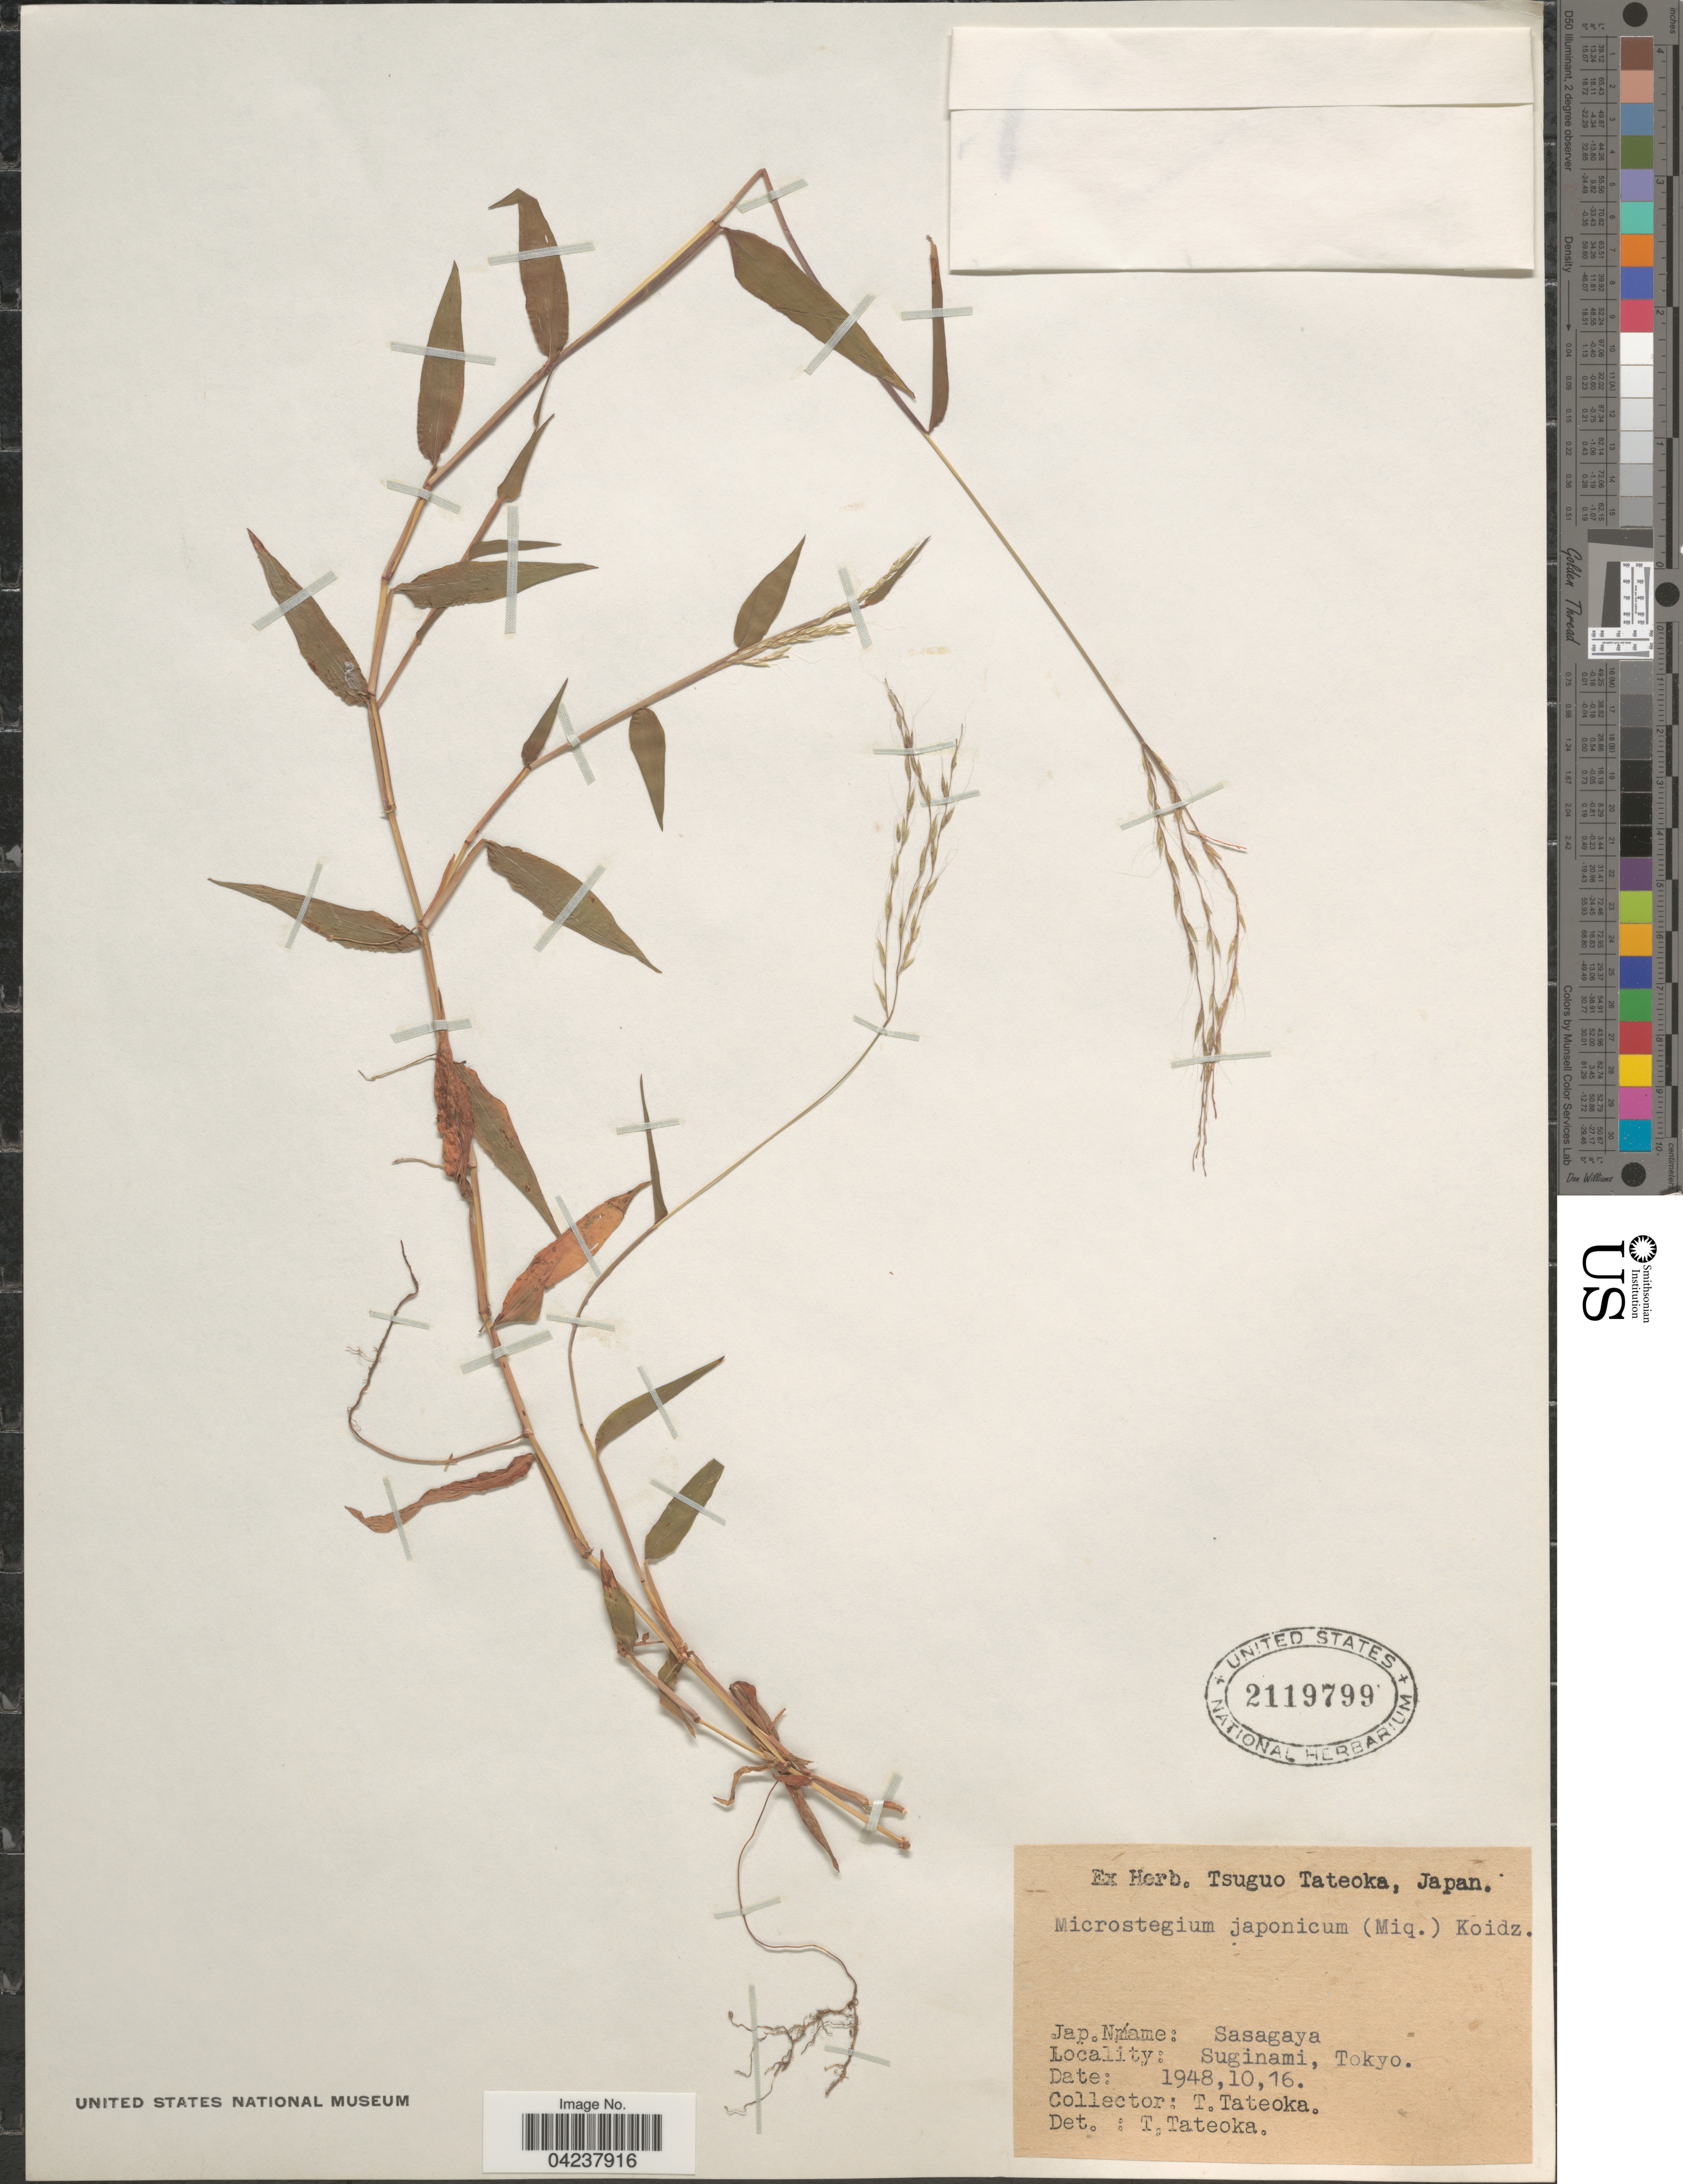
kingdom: Plantae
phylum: Tracheophyta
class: Liliopsida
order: Poales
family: Poaceae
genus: Microstegium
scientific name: Microstegium japonicum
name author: (Miq.) Koidz.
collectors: T. Tateoka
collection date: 1948-10-16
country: Japan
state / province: Tokyo, Federal City of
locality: Suginami.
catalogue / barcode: US 2119799